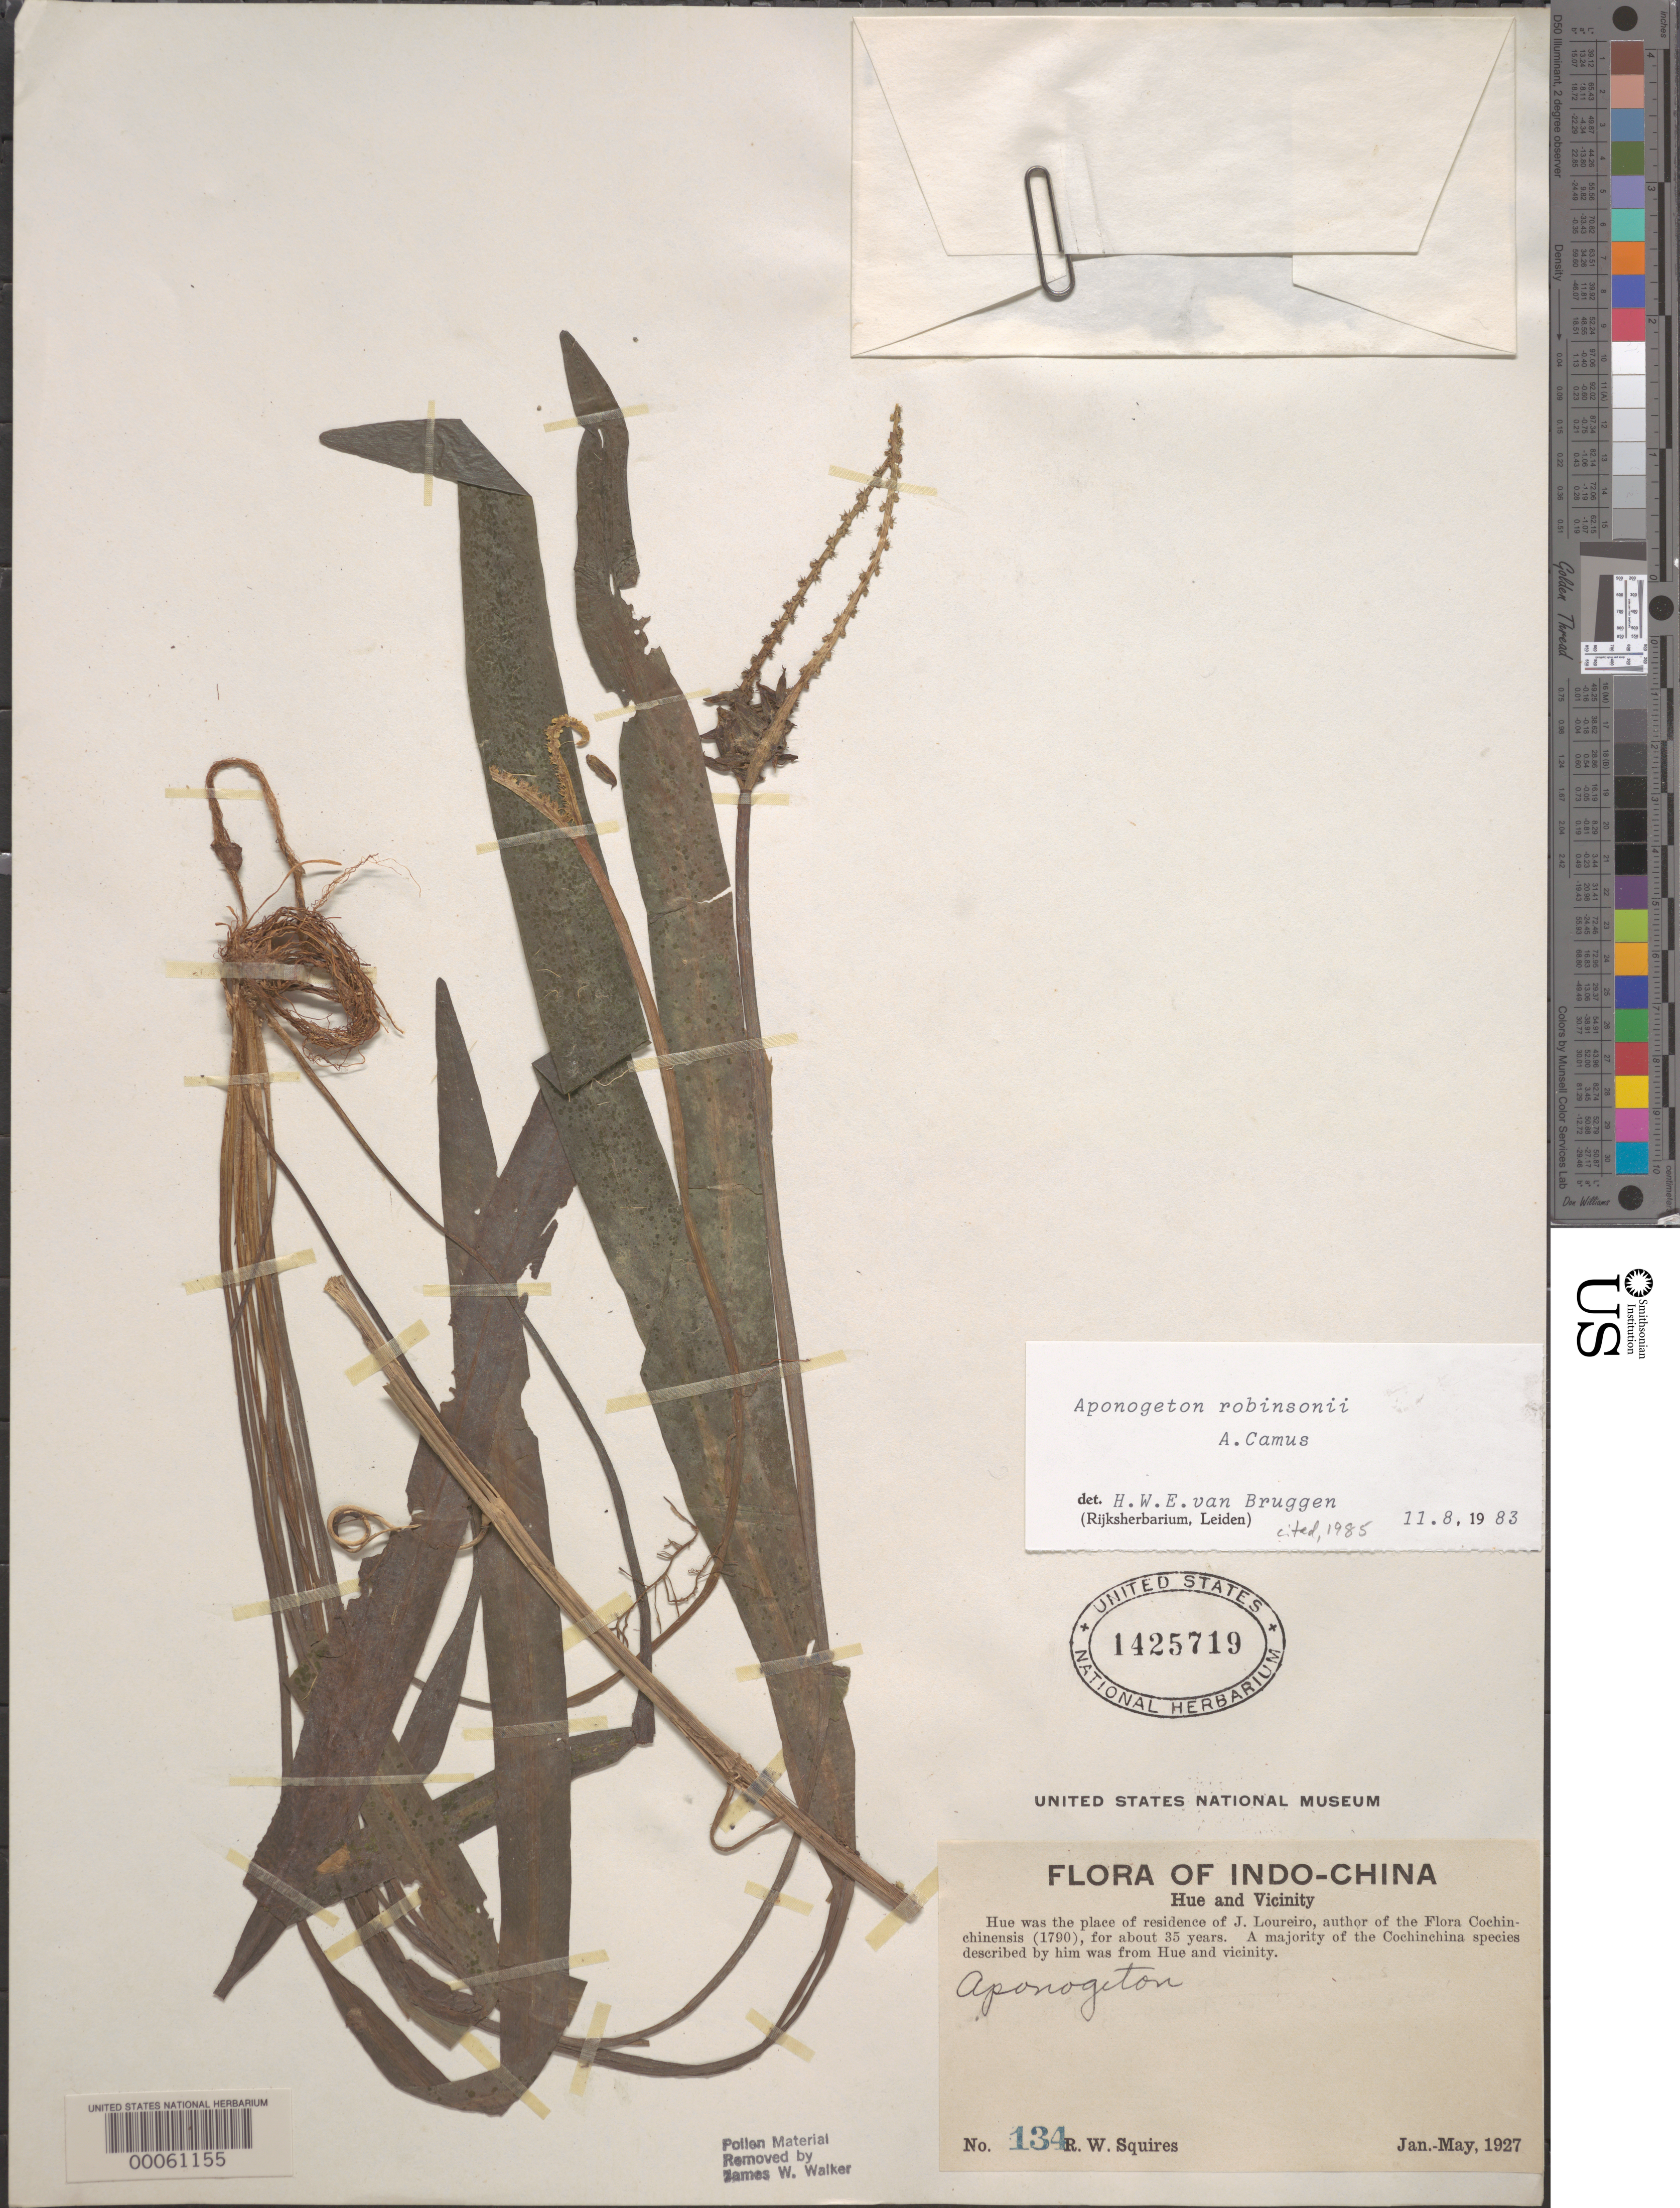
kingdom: Plantae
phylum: Tracheophyta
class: Liliopsida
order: Alismatales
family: Aponogetonaceae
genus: Aponogeton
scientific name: Aponogeton robinsonii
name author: A. Camus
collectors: R. Squires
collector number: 134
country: Vietnam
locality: Vicinity of hue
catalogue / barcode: US 1425719